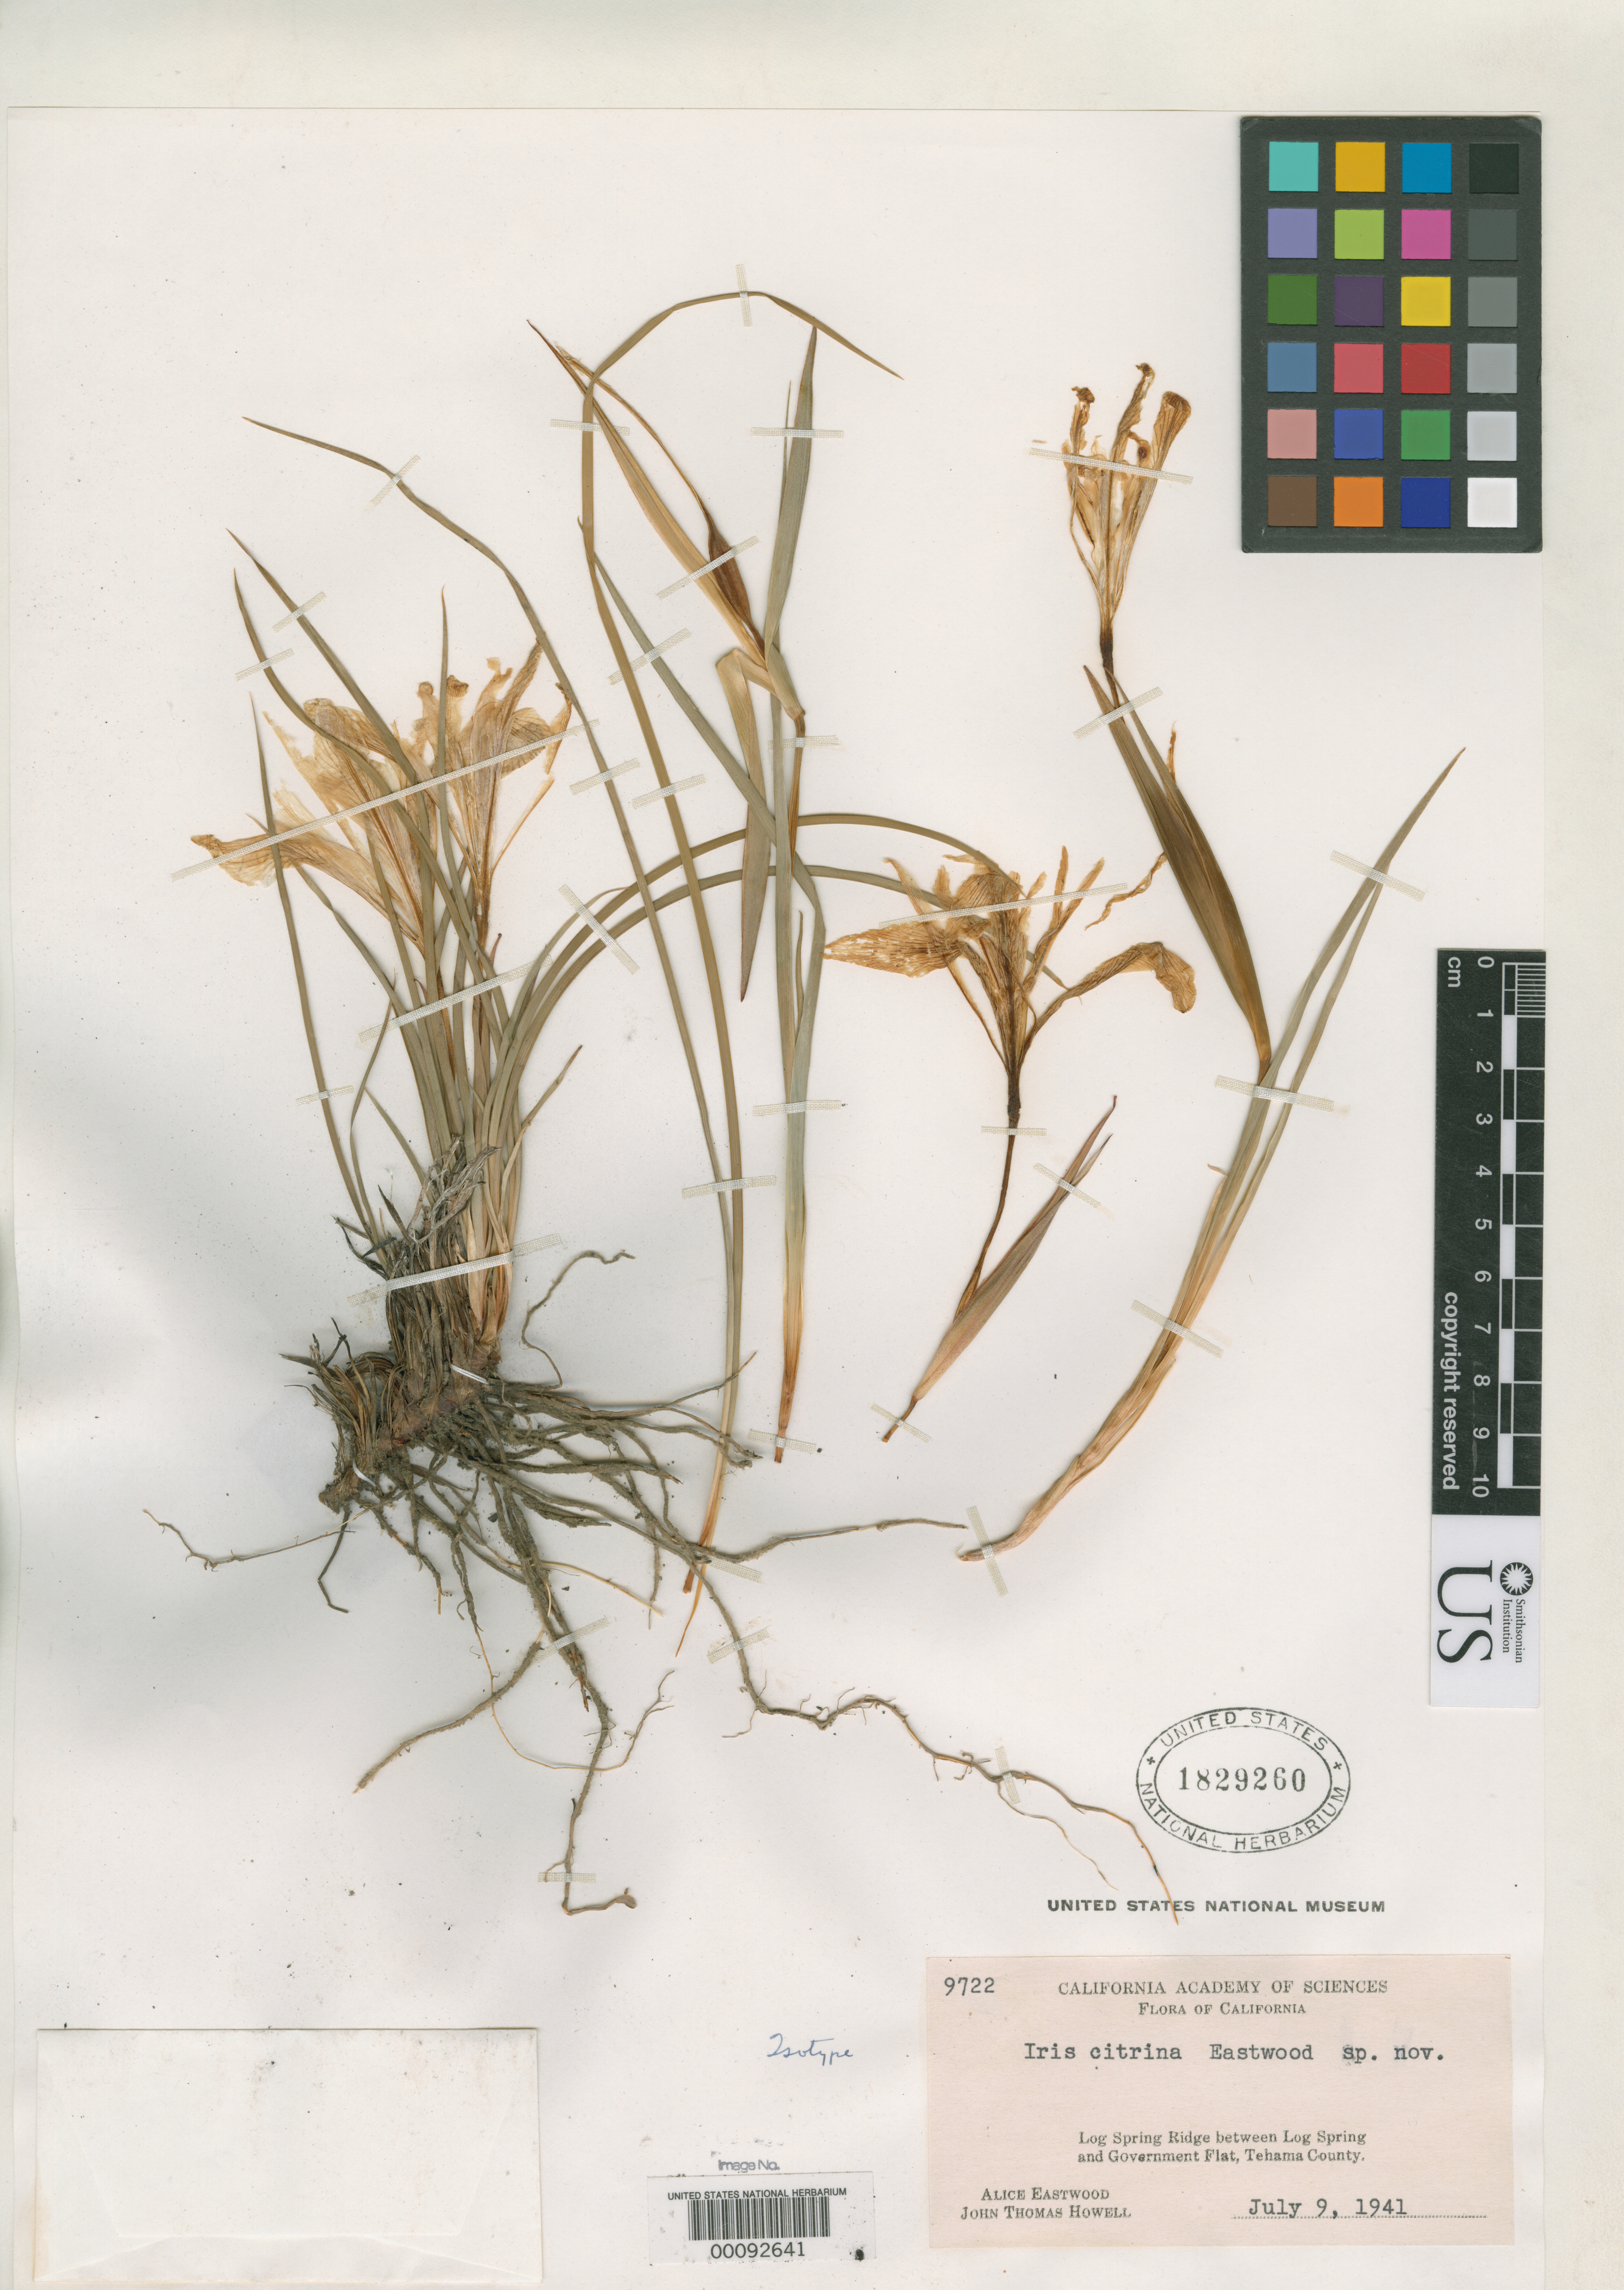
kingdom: Plantae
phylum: Tracheophyta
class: Liliopsida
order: Asparagales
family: Iridaceae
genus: Iris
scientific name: Iris citrina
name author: Eastw.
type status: Isotype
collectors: A. Eastwood & J. T. Howell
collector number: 9722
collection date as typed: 09 Jul 1941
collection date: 1941-07-09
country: United States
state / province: California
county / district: Tehama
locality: Log Spring Ridge between Log Spring & Government Flat.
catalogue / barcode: US 1829260